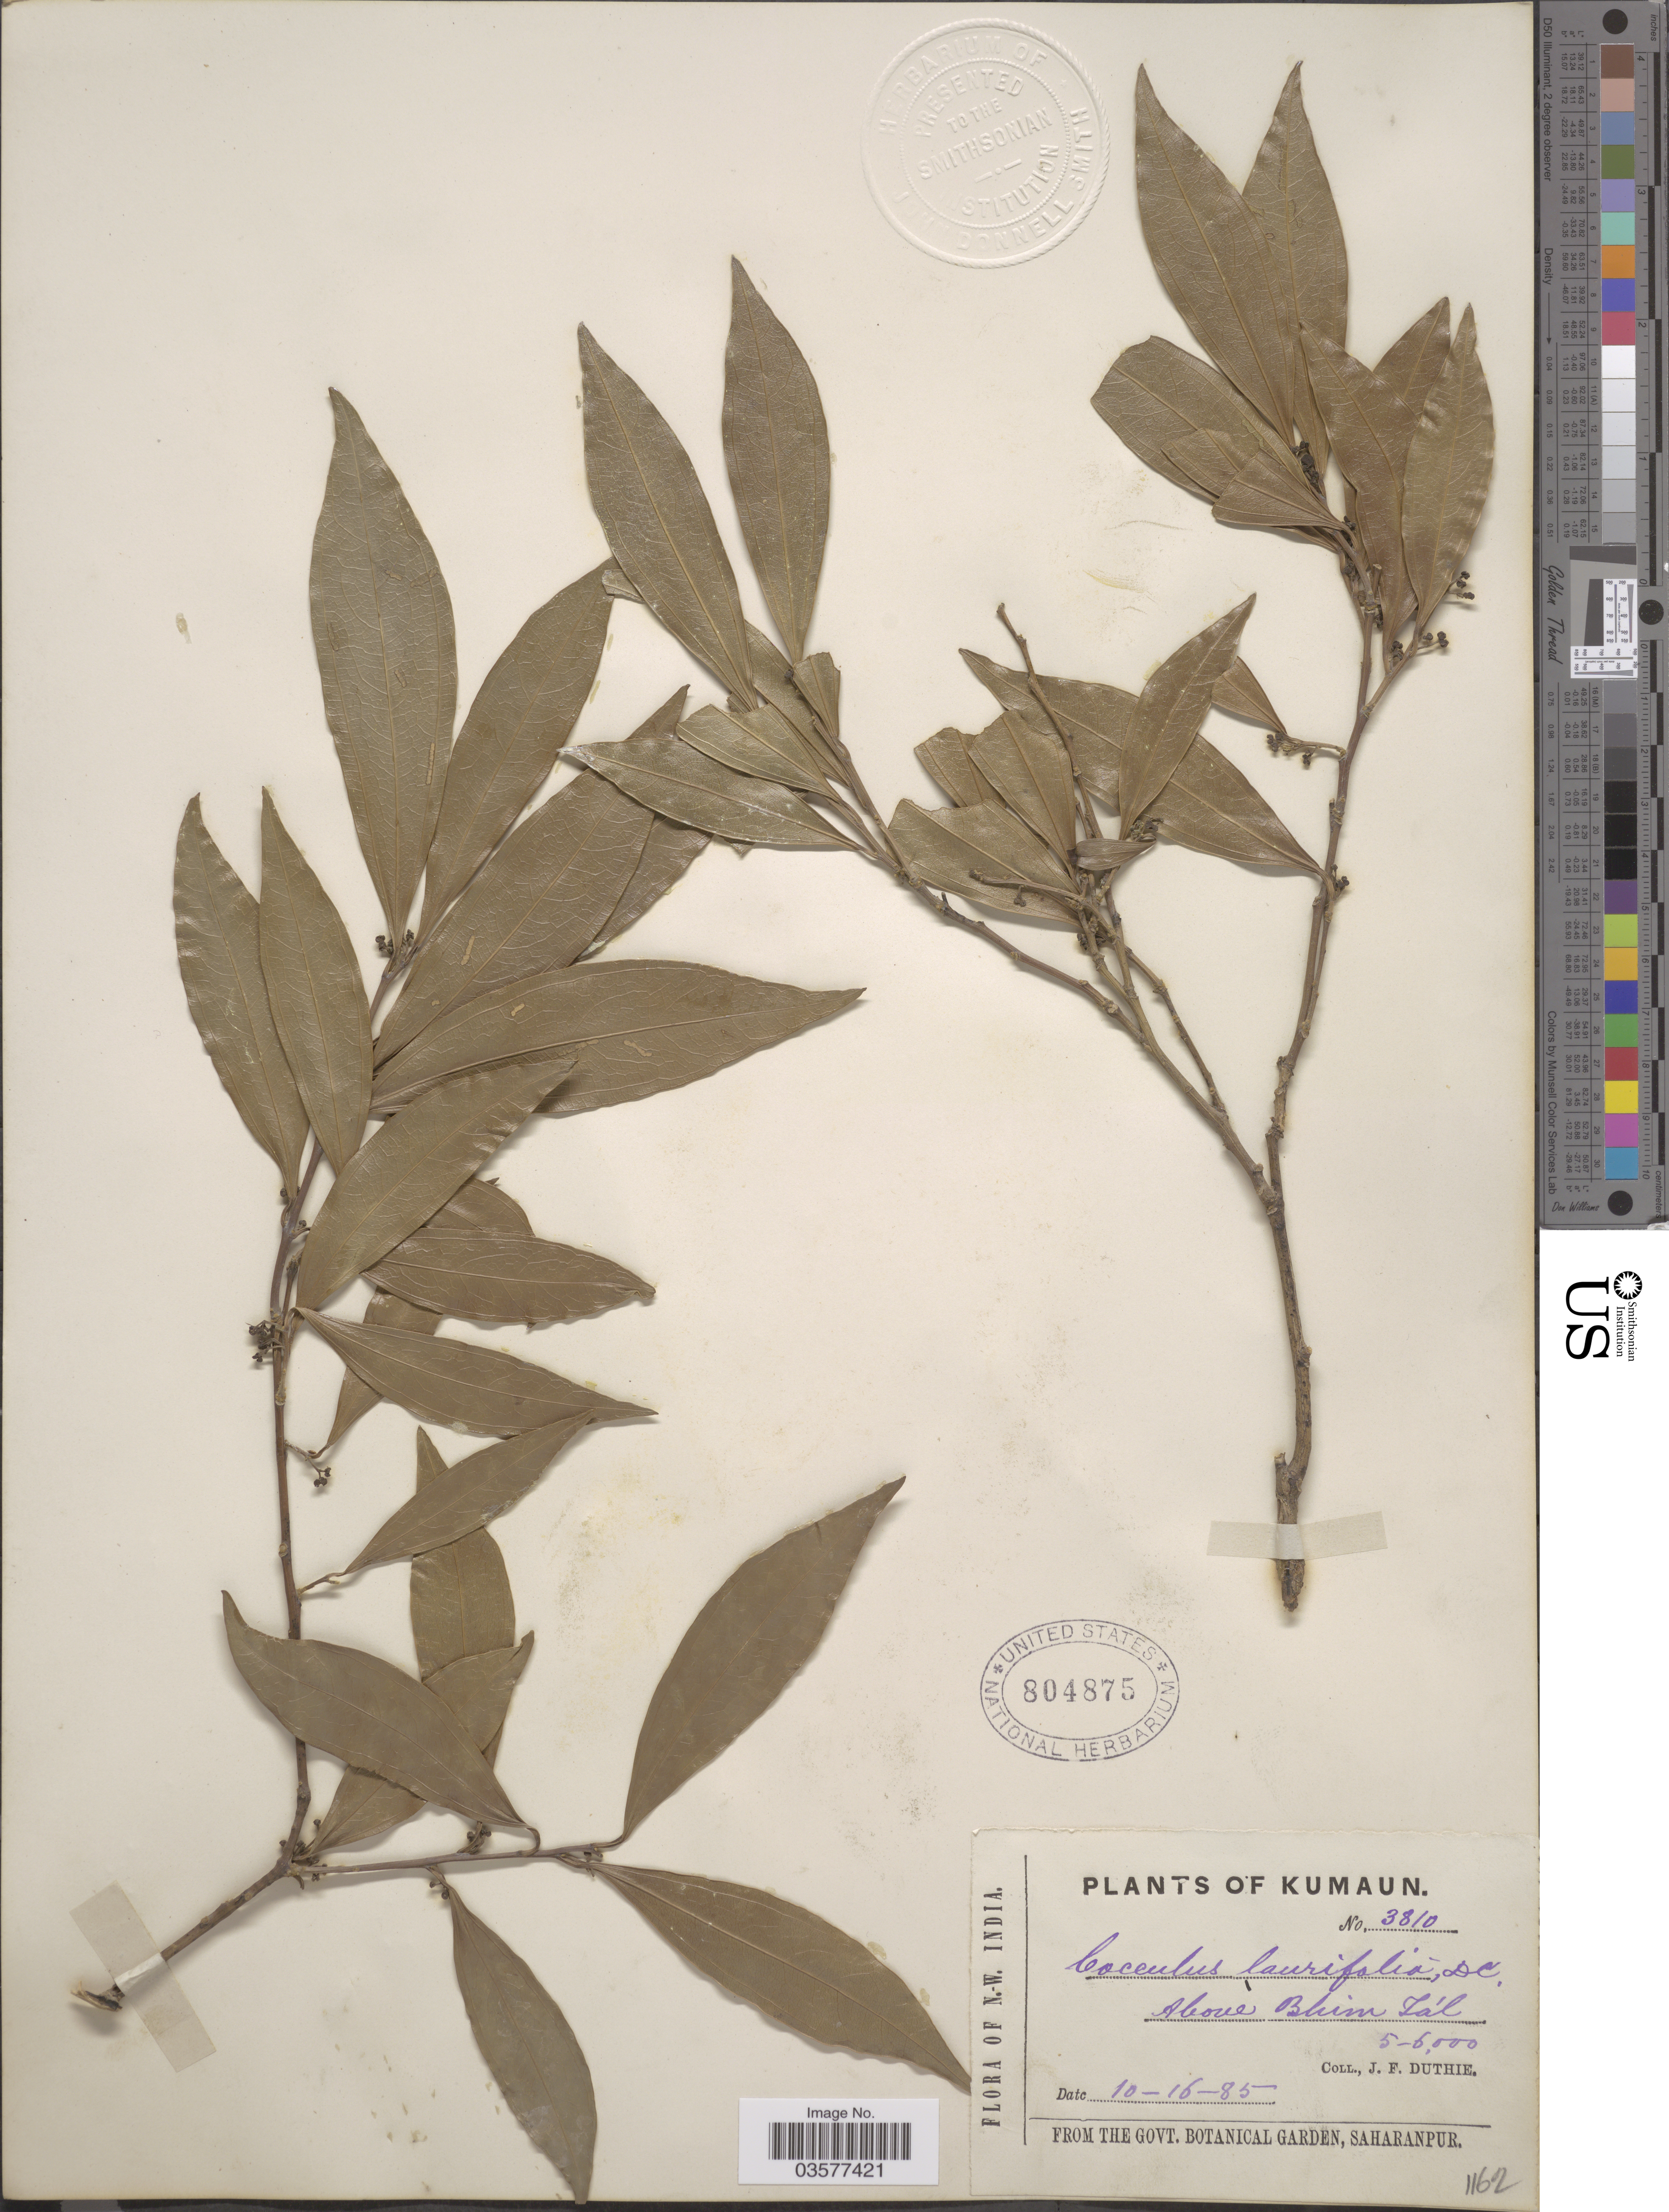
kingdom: Plantae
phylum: Tracheophyta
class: Magnoliopsida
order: Ranunculales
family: Menispermaceae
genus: Cocculus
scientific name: Cocculus laurifolius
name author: DC.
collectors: J. F. Duthie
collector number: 3810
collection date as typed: Transcribed d/m/y: 16/10/85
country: India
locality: N. W. India. Kumaun. Above Bhim Ta'l.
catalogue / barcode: US 804875